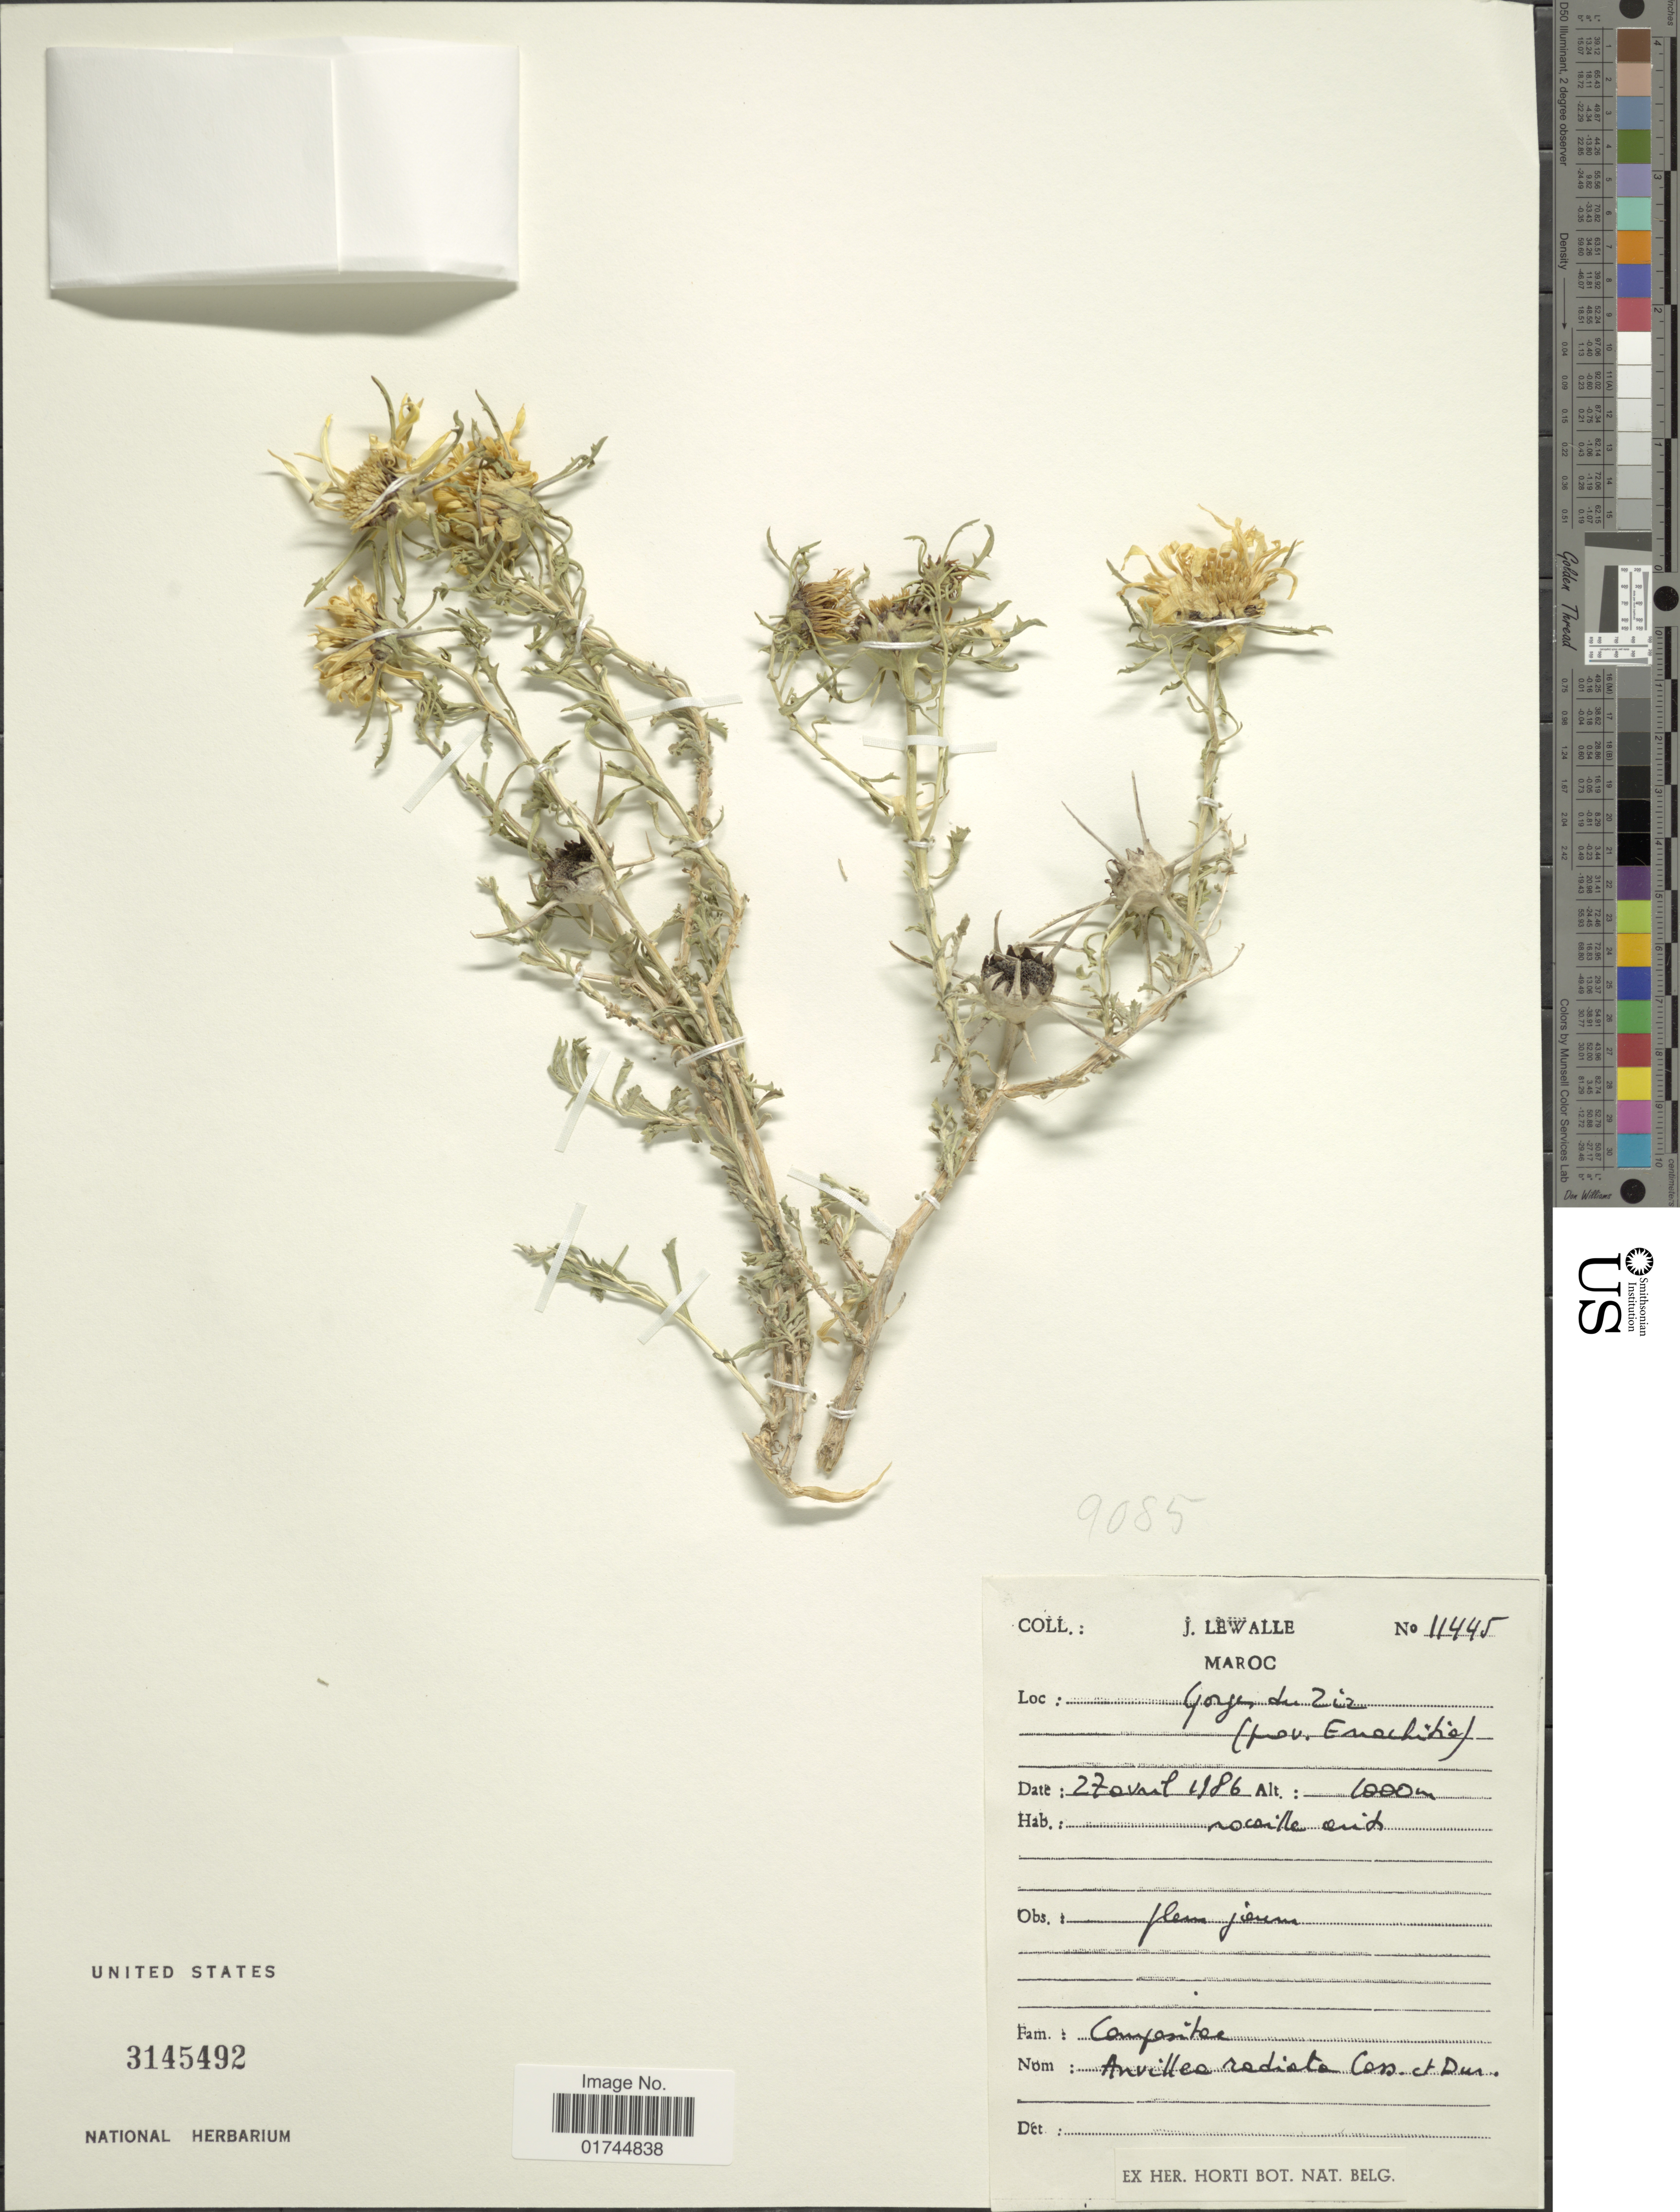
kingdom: Plantae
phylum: Tracheophyta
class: Magnoliopsida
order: Asterales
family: Asteraceae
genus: Anvillea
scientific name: Anvillea radiata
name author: Coss. & Durieu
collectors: J. Lewalle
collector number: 11445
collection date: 1986-08-27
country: Morocco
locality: Gorges du Ziz (Prov. Errachidia).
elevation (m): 1000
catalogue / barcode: US 3145492